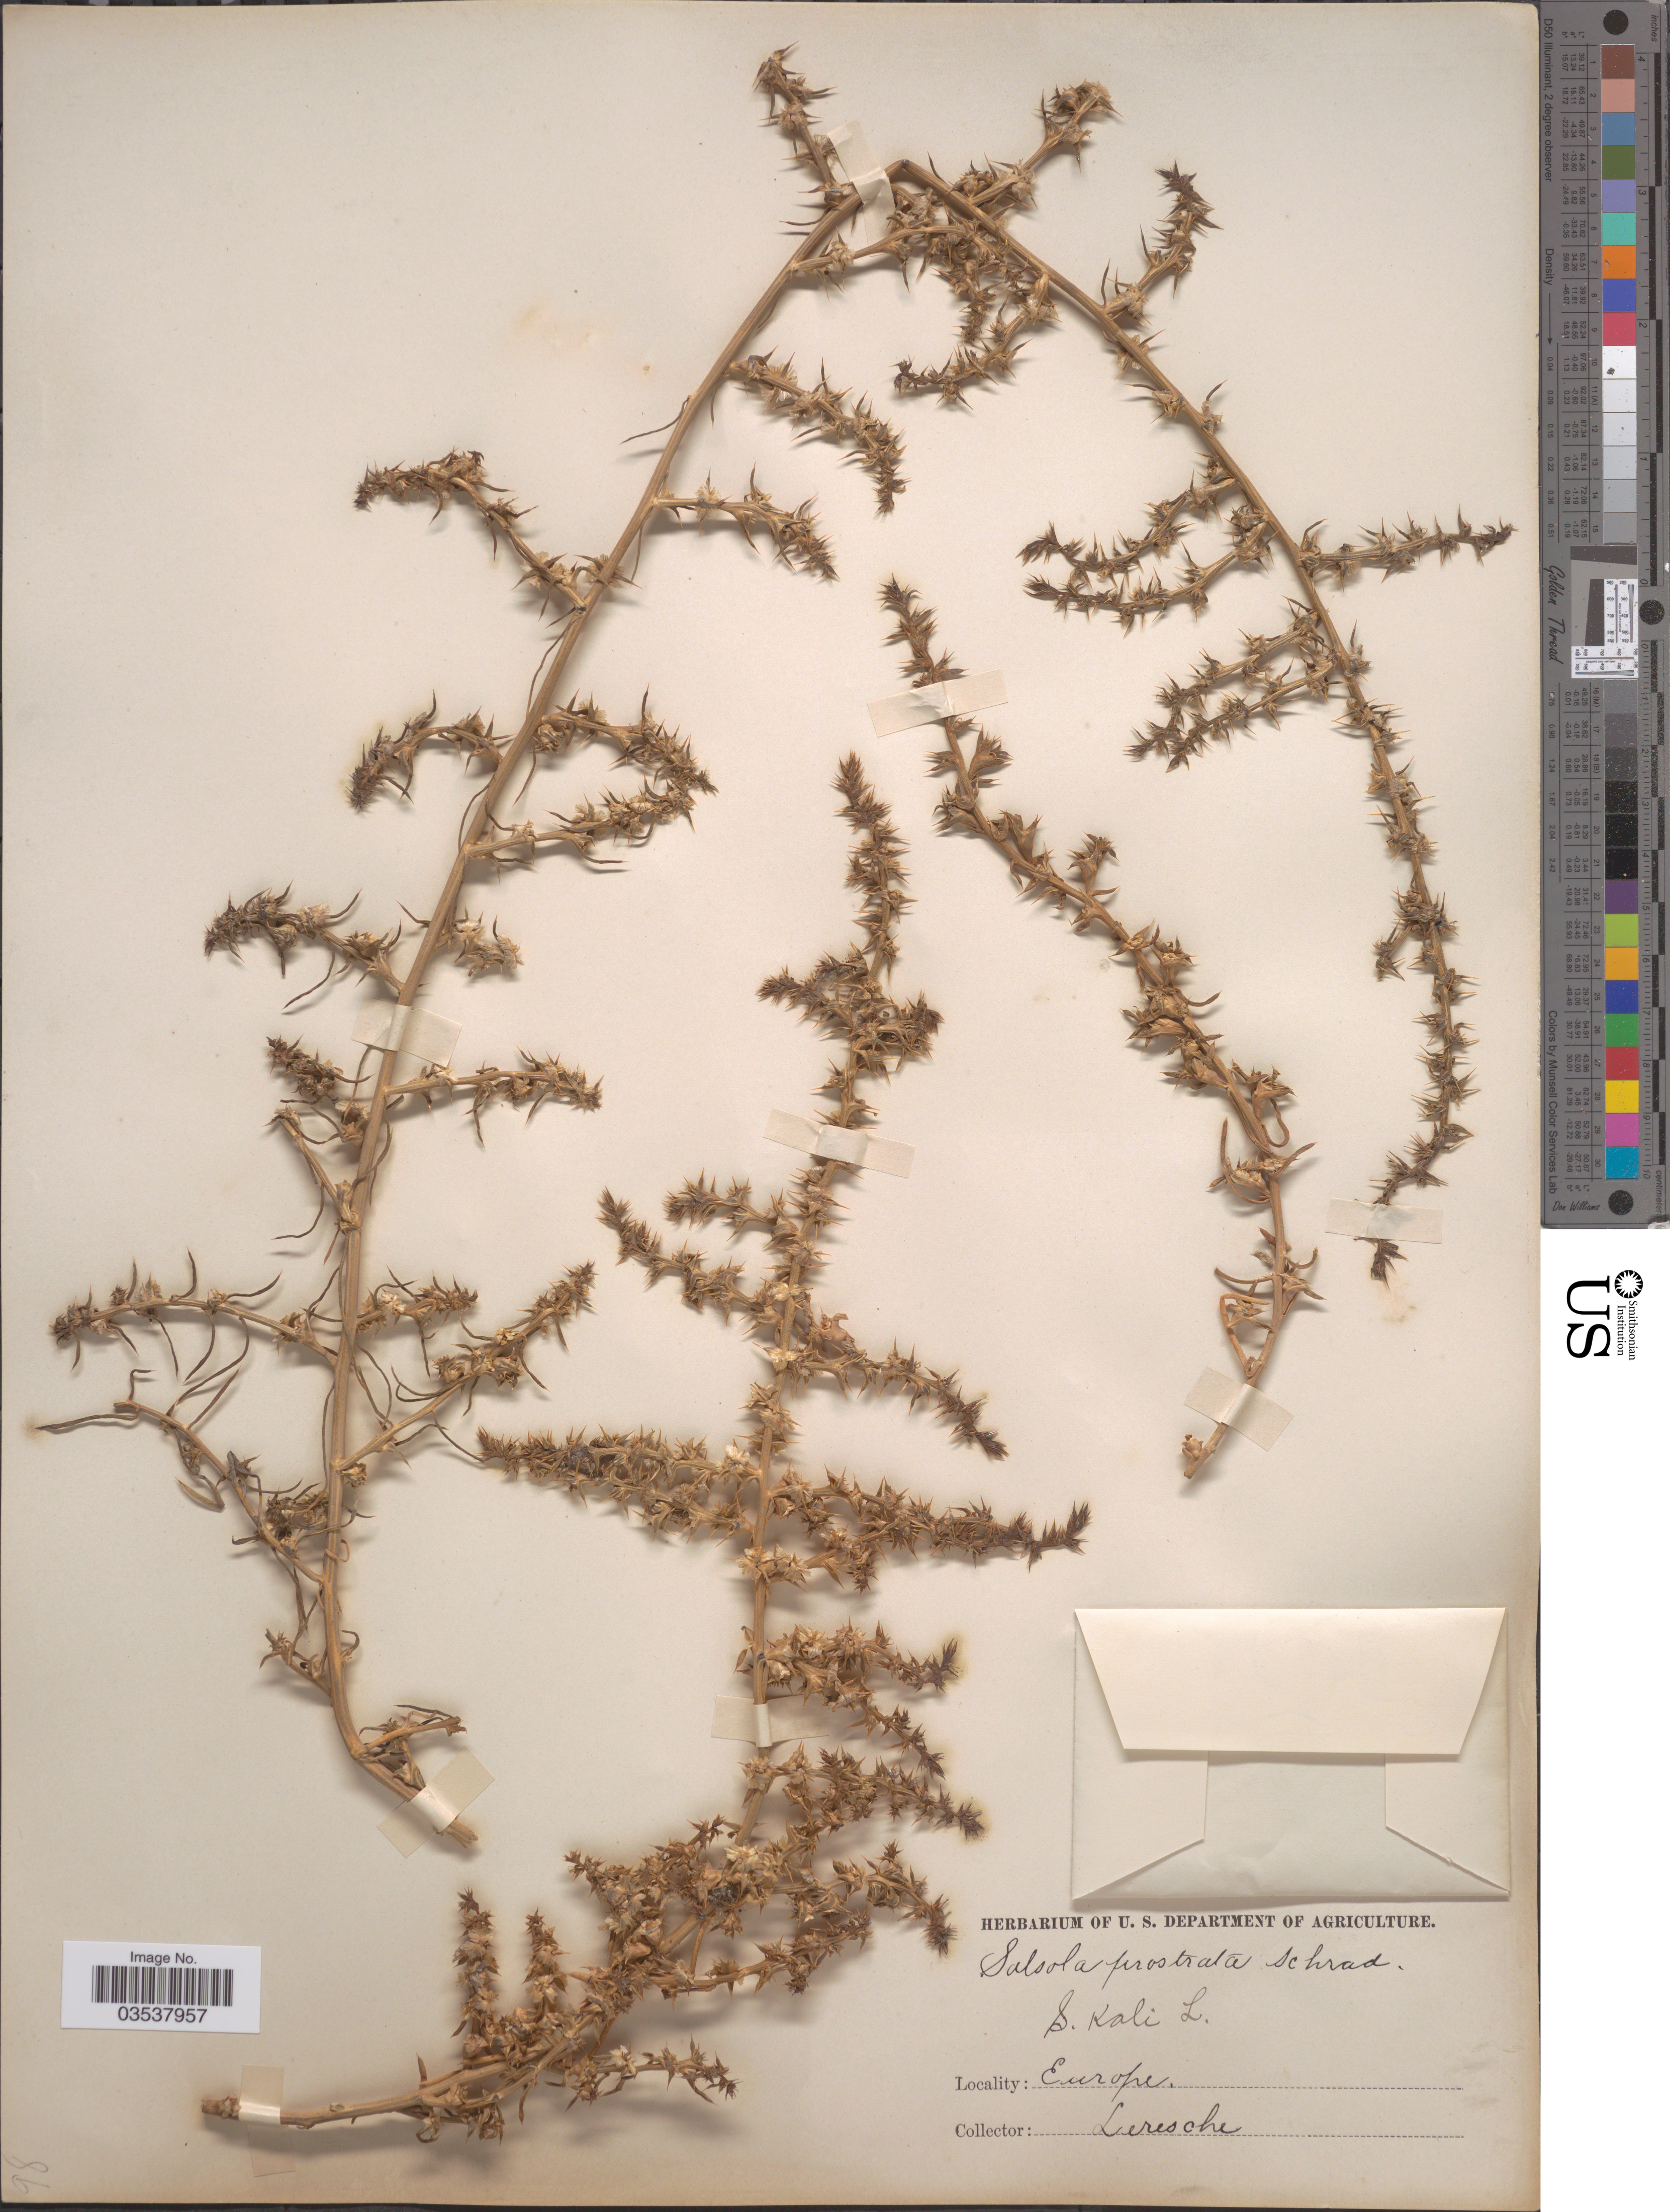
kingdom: Plantae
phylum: Tracheophyta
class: Magnoliopsida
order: Caryophyllales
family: Amaranthaceae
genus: Salsola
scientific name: Salsola kali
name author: L.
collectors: Leresche, --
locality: Europe.